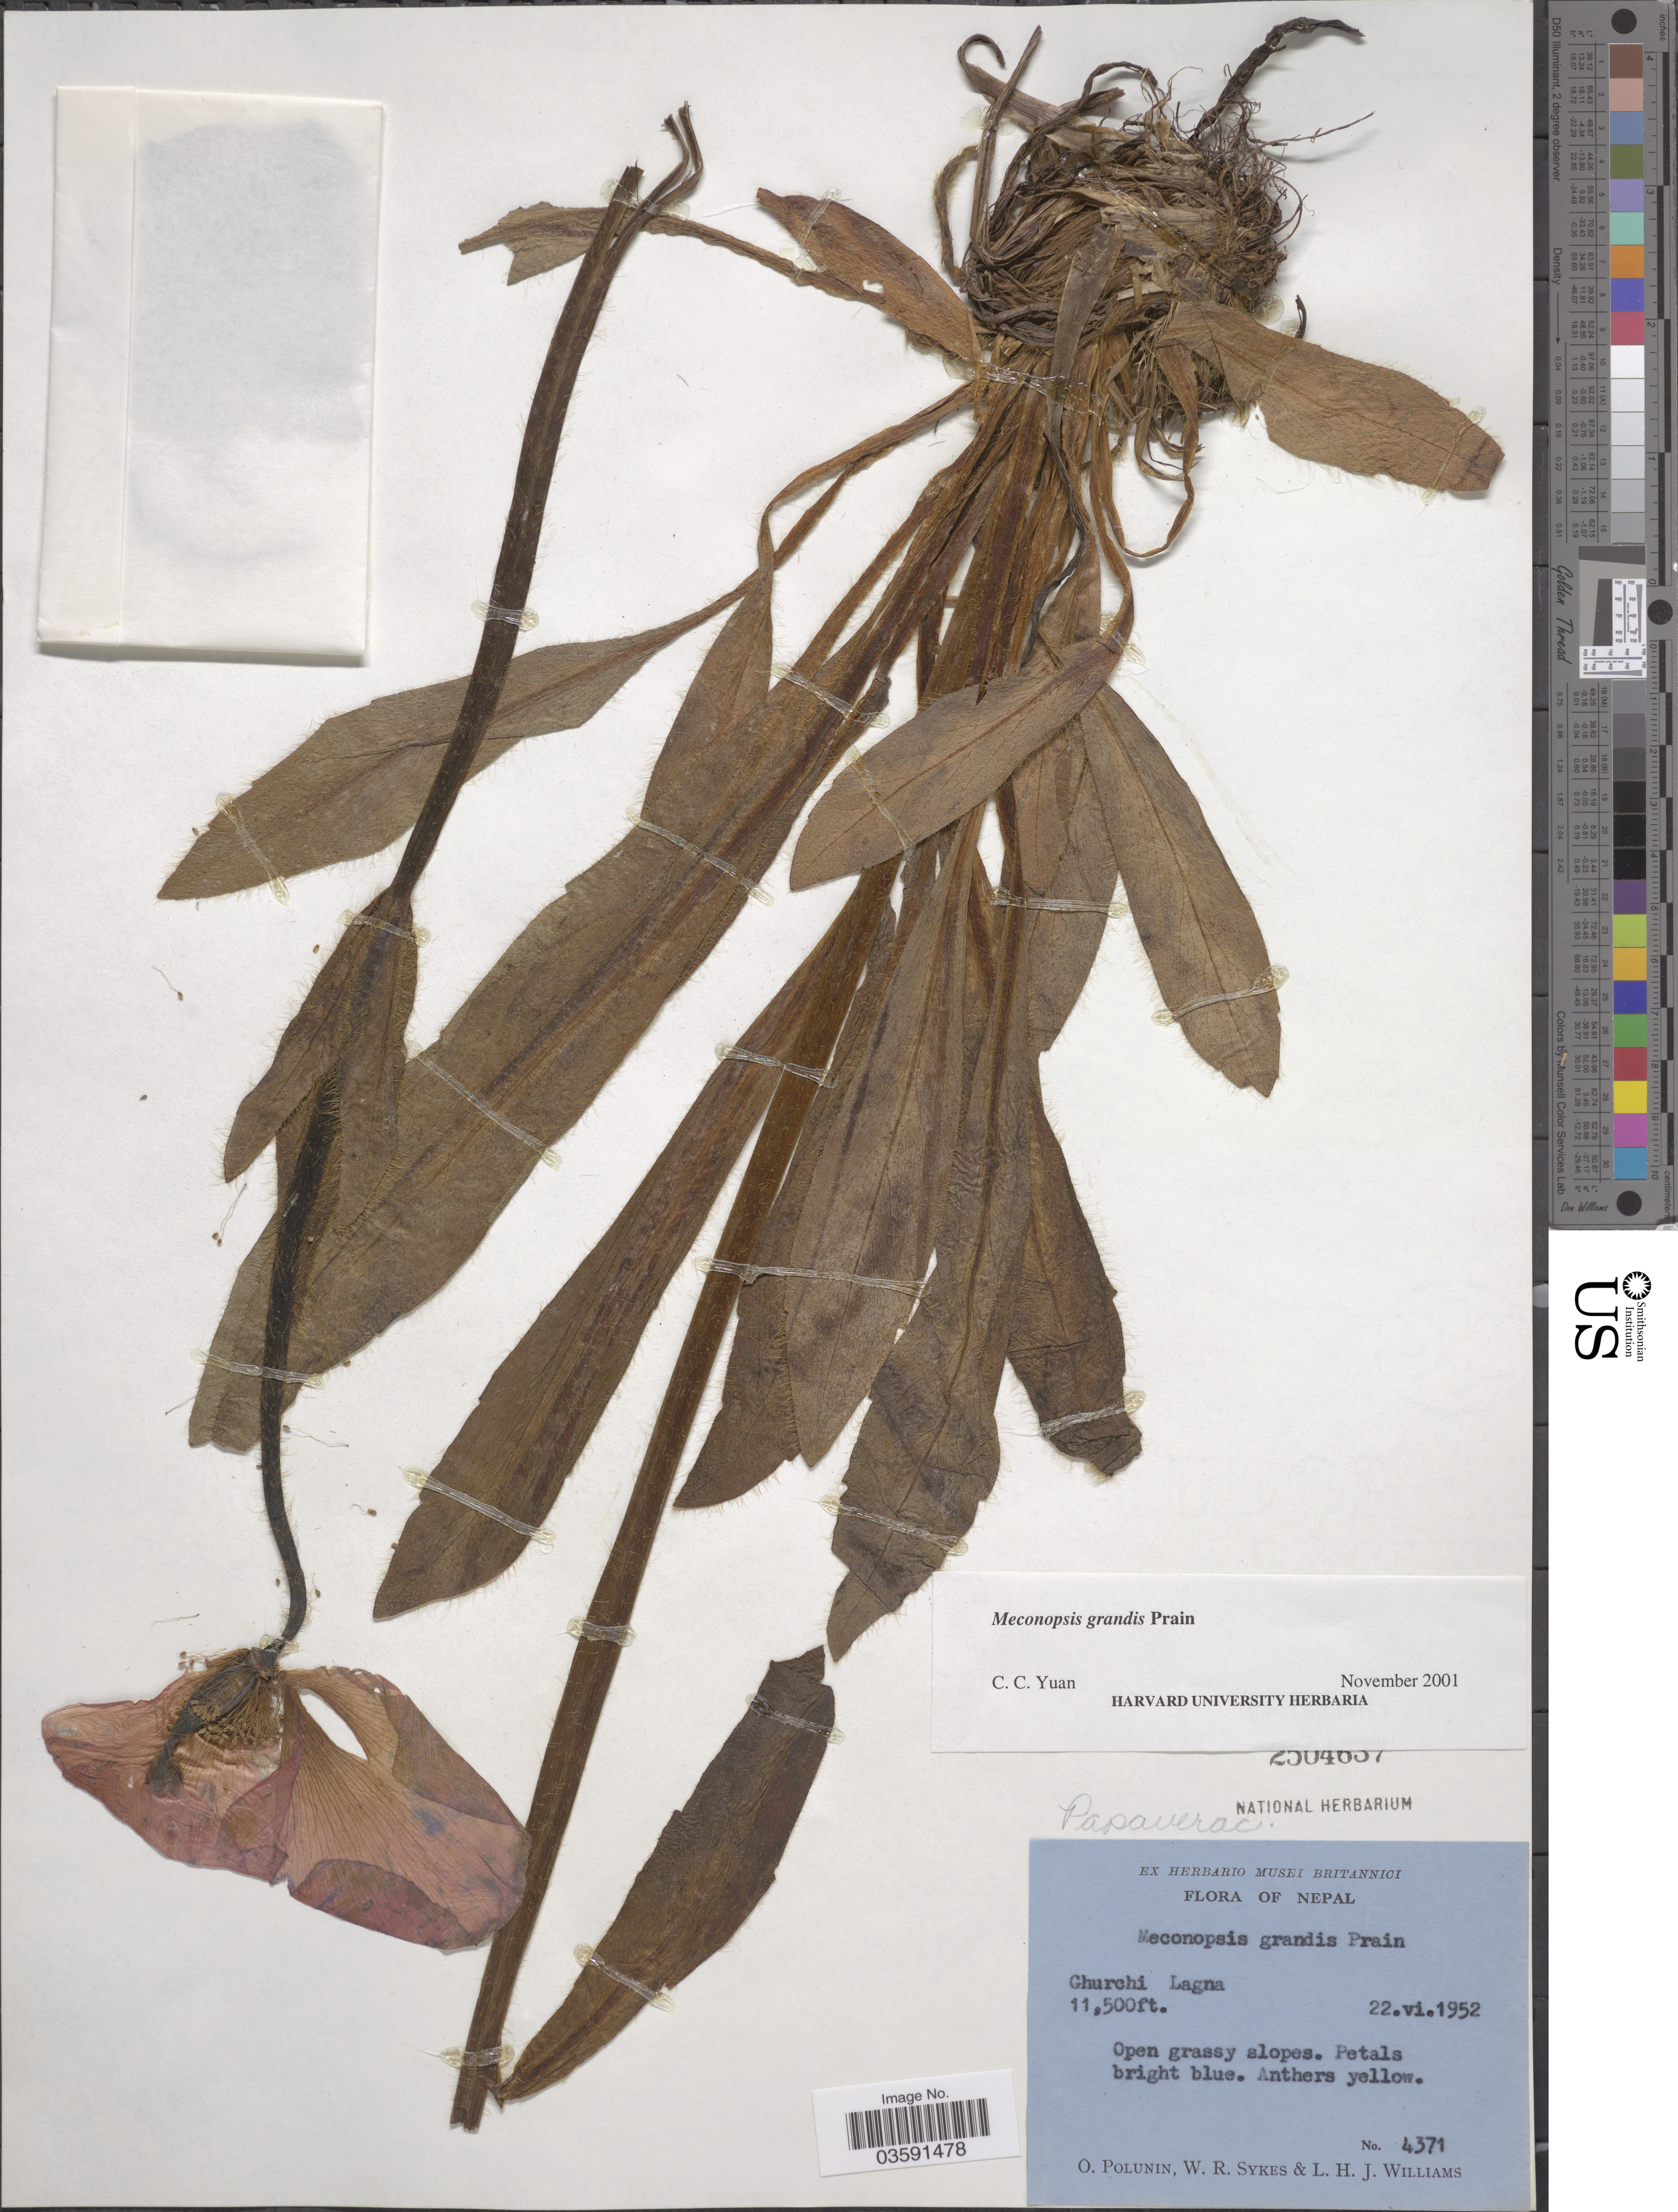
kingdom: Plantae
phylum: Tracheophyta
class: Magnoliopsida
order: Ranunculales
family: Papaveraceae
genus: Meconopsis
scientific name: Meconopsis grandis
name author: Prain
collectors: O. V. Polunin, W. R. Sykes & L. H. J. Williams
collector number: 4371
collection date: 1952-06-22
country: Nepal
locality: Ghurchi Lagna.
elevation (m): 3505